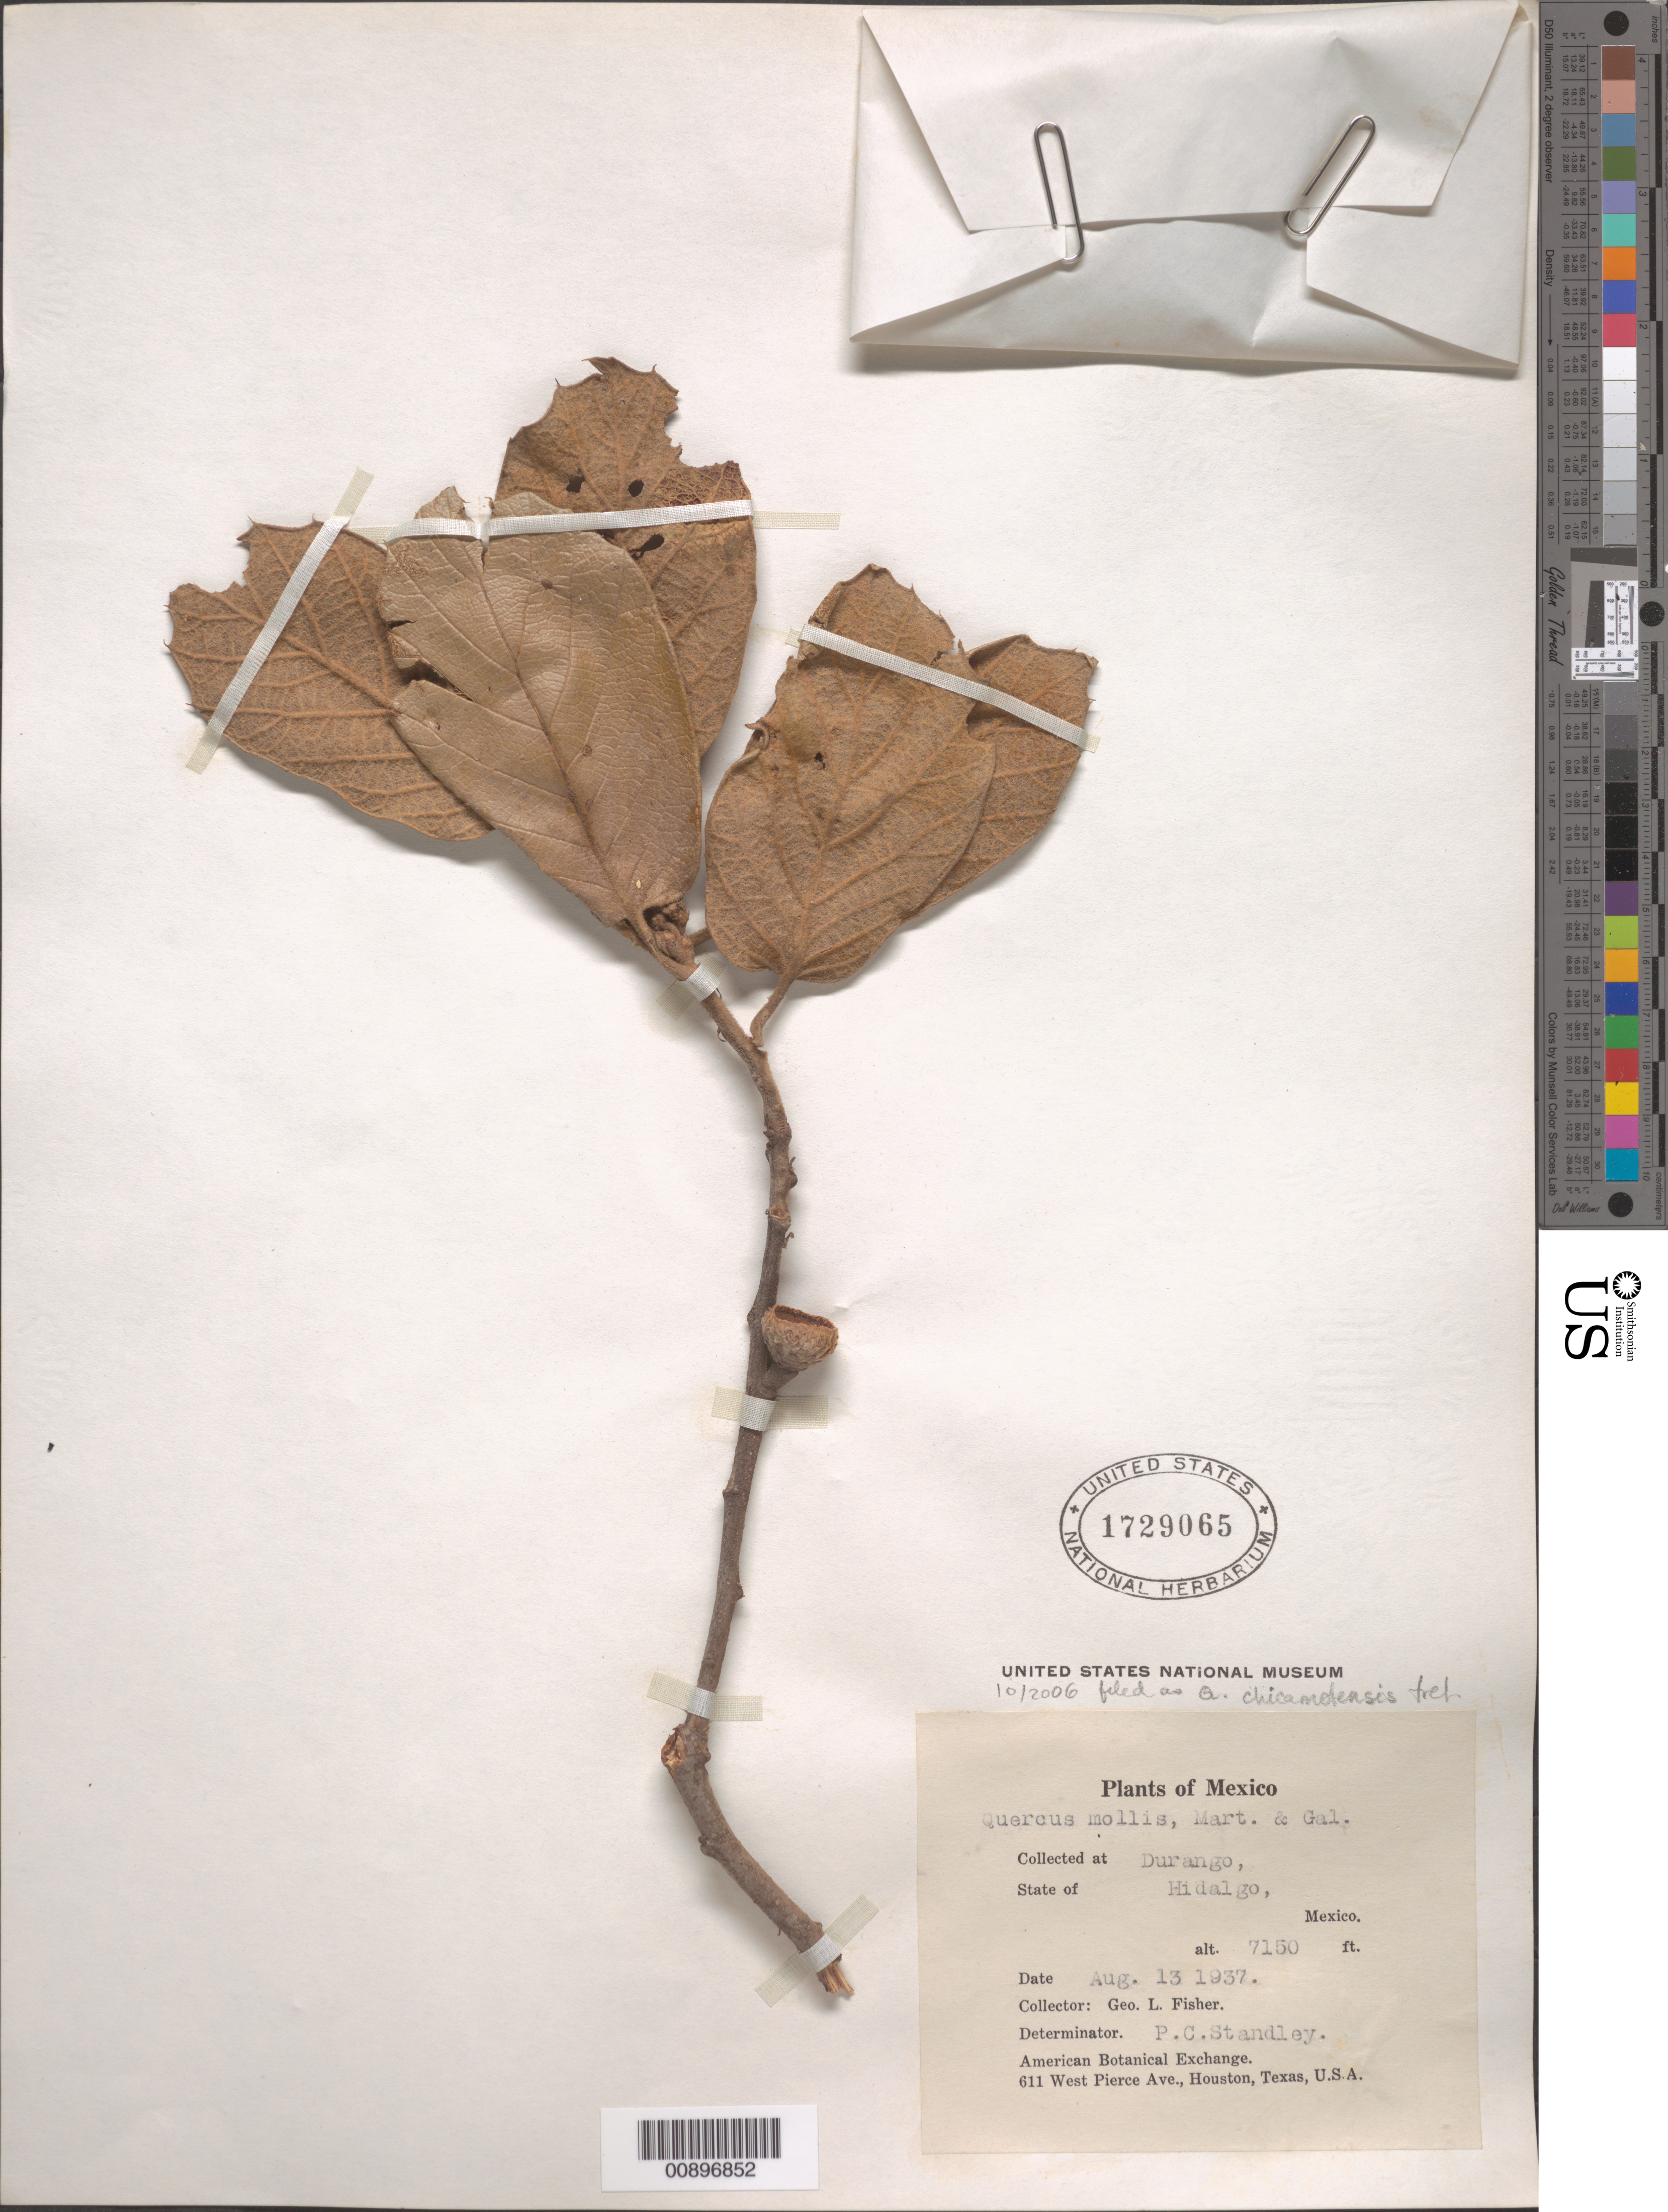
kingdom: Plantae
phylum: Tracheophyta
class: Magnoliopsida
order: Fagales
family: Fagaceae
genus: Quercus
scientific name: Quercus chicamolensis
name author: Trel.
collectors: G. L. Fisher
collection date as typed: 13 Aug 1937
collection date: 1937-08-13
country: Mexico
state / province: Hidalgo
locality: Durango, State of Hidalgo.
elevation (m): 2179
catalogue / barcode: US 1729065